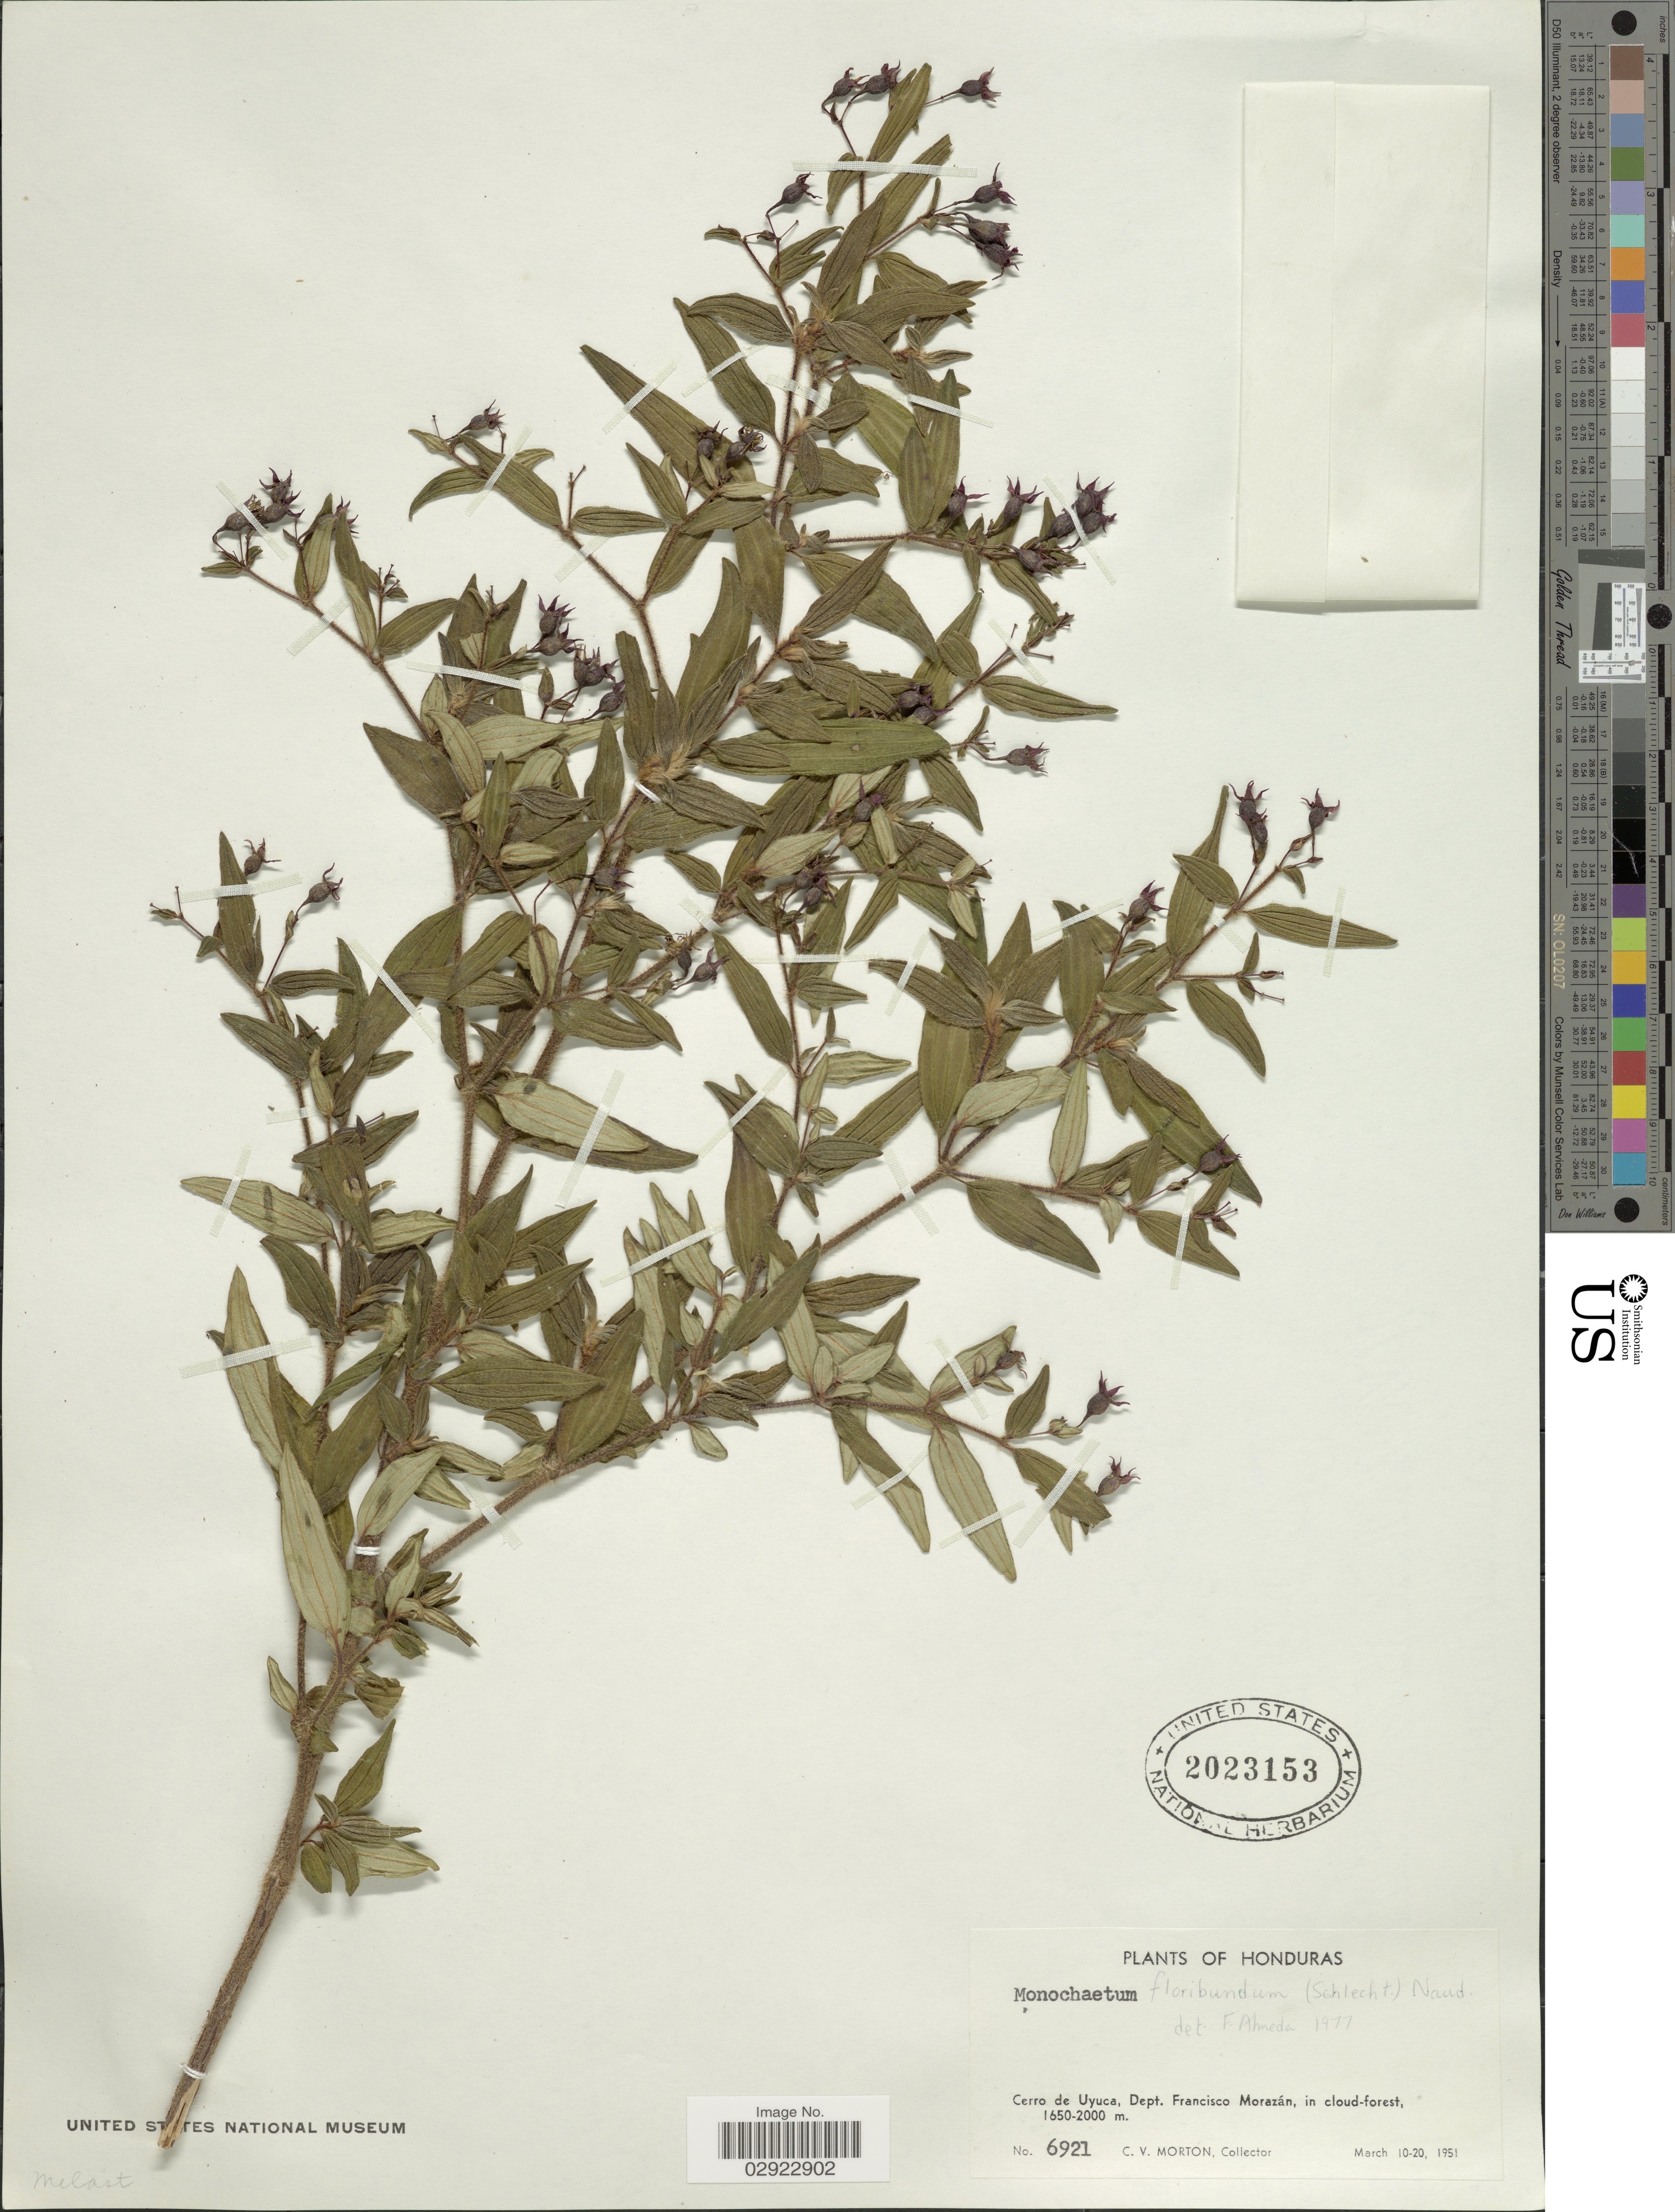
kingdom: Plantae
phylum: Tracheophyta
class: Magnoliopsida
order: Myrtales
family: Melastomataceae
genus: Monochaetum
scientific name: Monochaetum floribundum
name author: (Schltdl.) Naudin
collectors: C. V. Morton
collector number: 6921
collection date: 1951-03-10/1951-03-20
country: Honduras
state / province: Fco. Morazán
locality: Cerro de Uyuca, Dept. Francisco Morazán.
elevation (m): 1650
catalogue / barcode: US 2023153